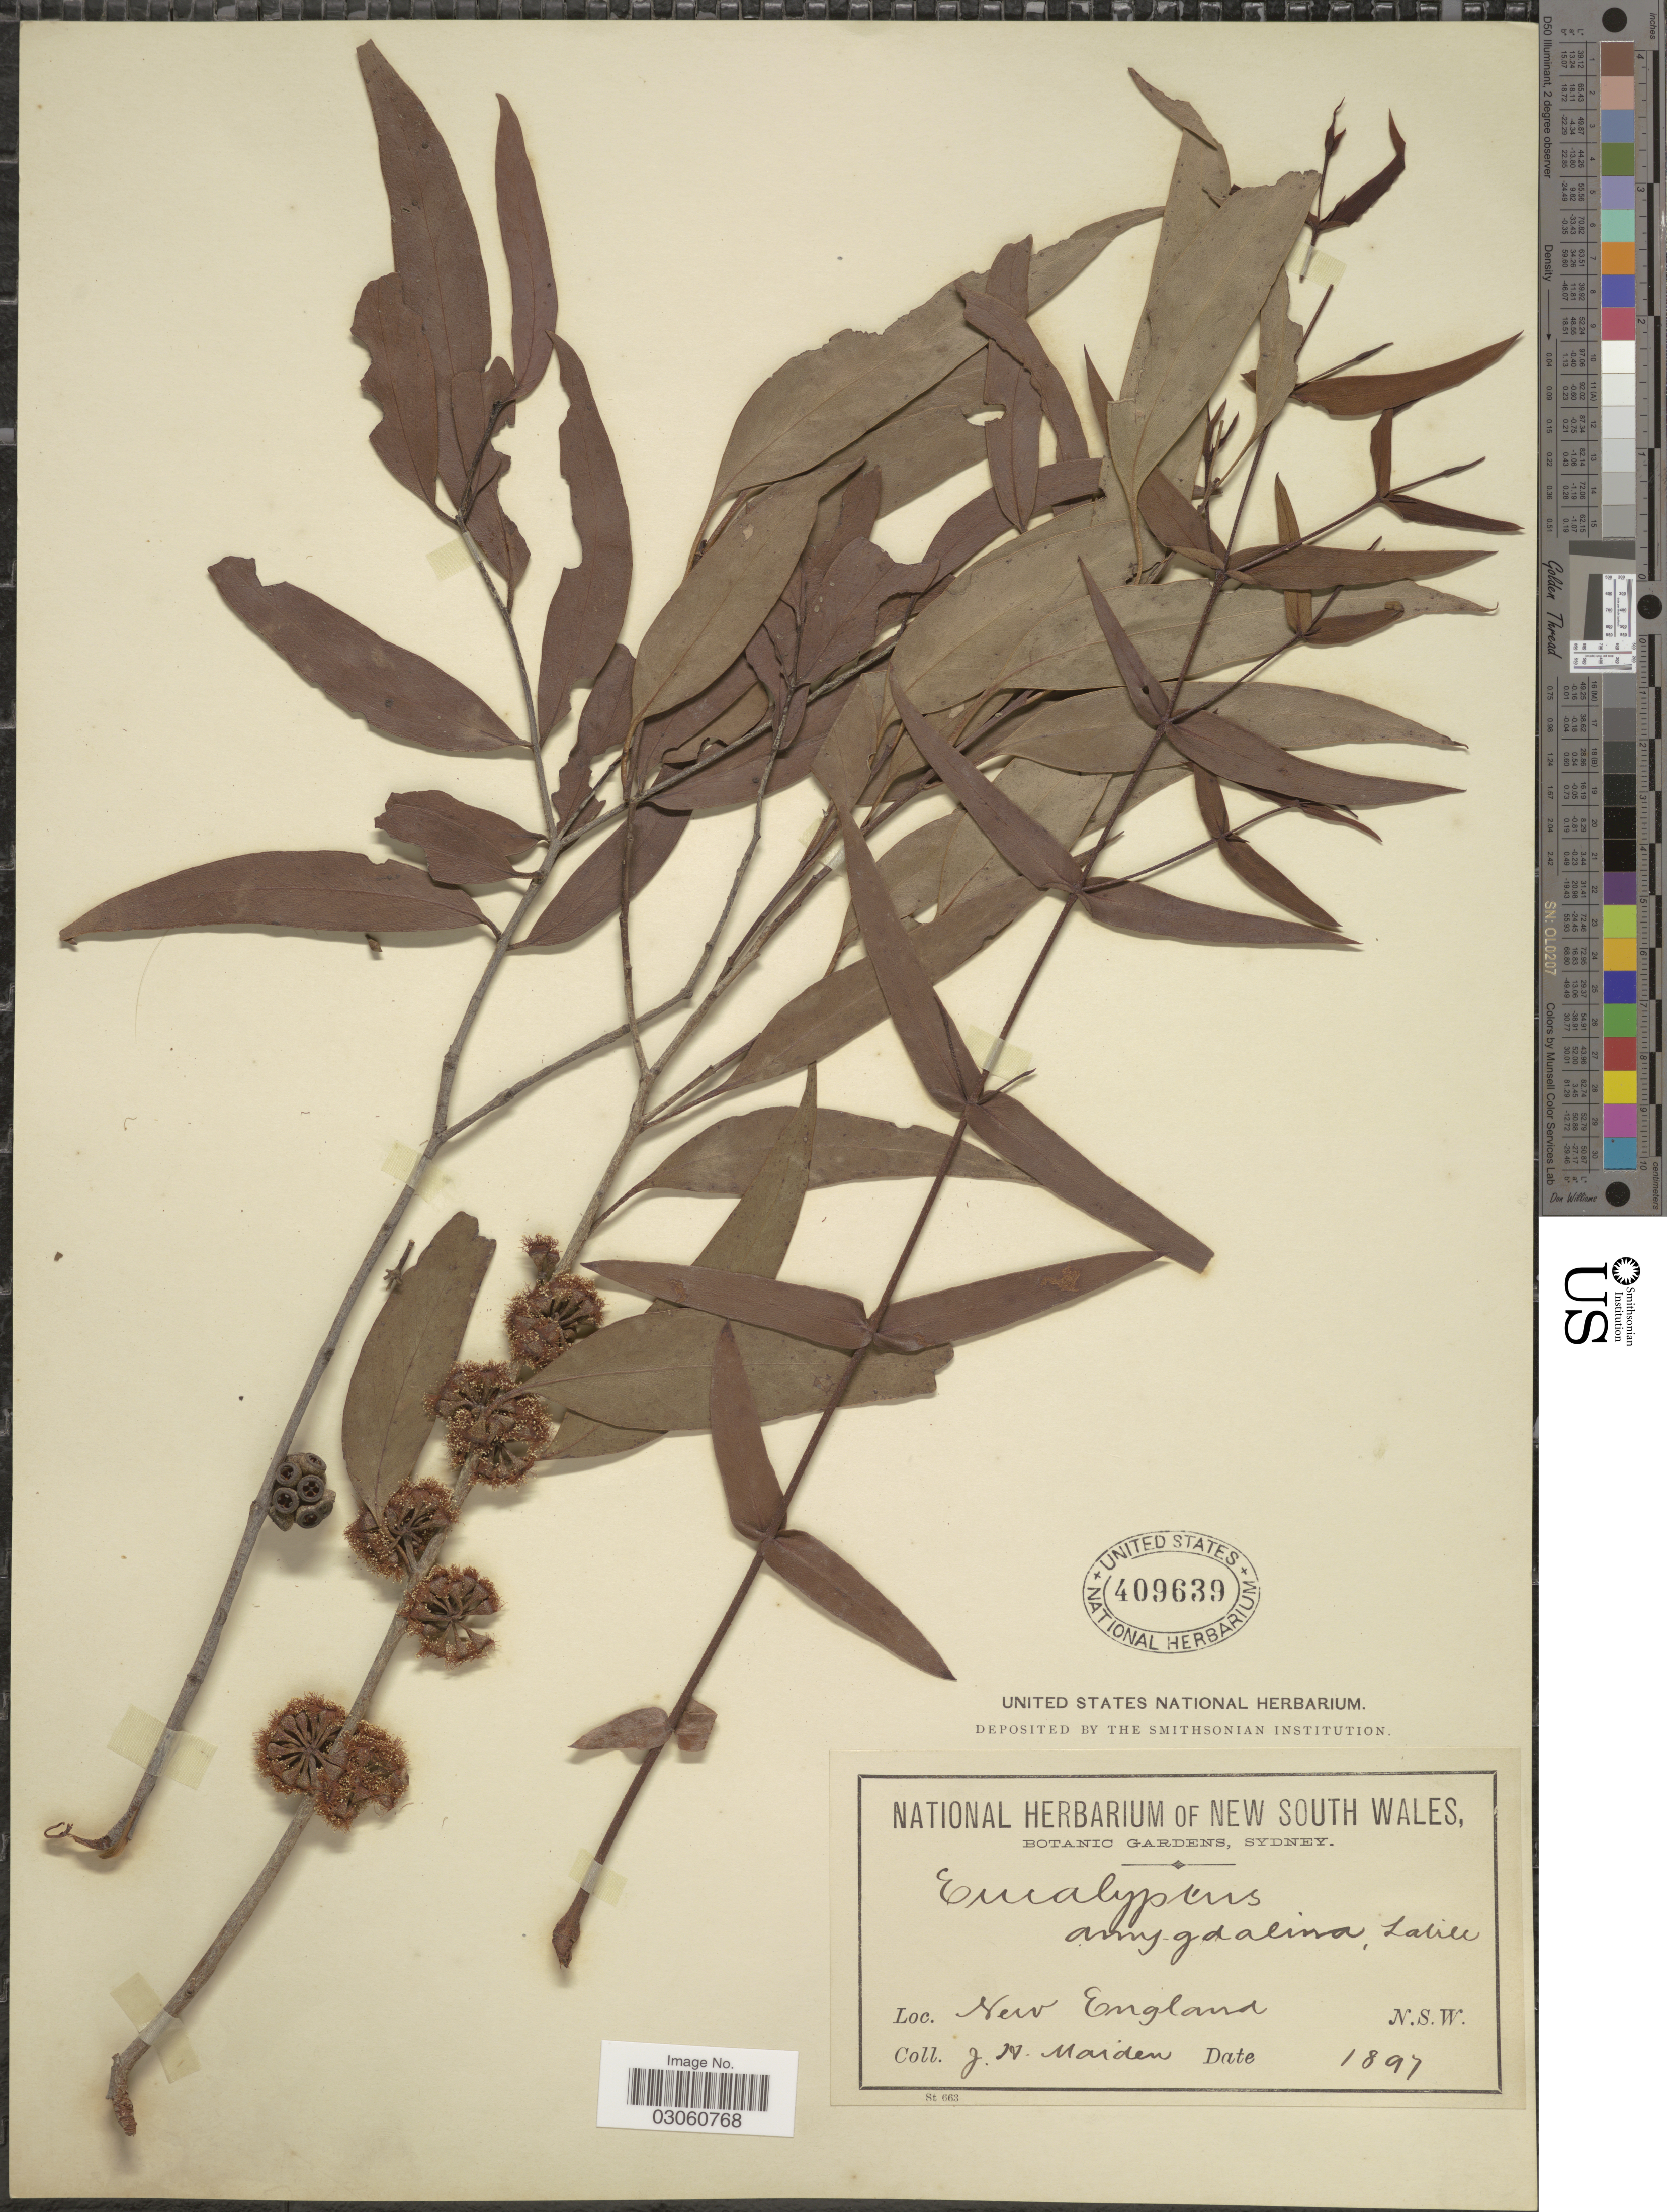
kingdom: Plantae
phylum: Tracheophyta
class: Magnoliopsida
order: Myrtales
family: Myrtaceae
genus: Eucalyptus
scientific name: Eucalyptus amygdalina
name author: Labill.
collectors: J. Maiden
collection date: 1897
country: Australia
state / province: New South Wales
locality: New England.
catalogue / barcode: US 409639